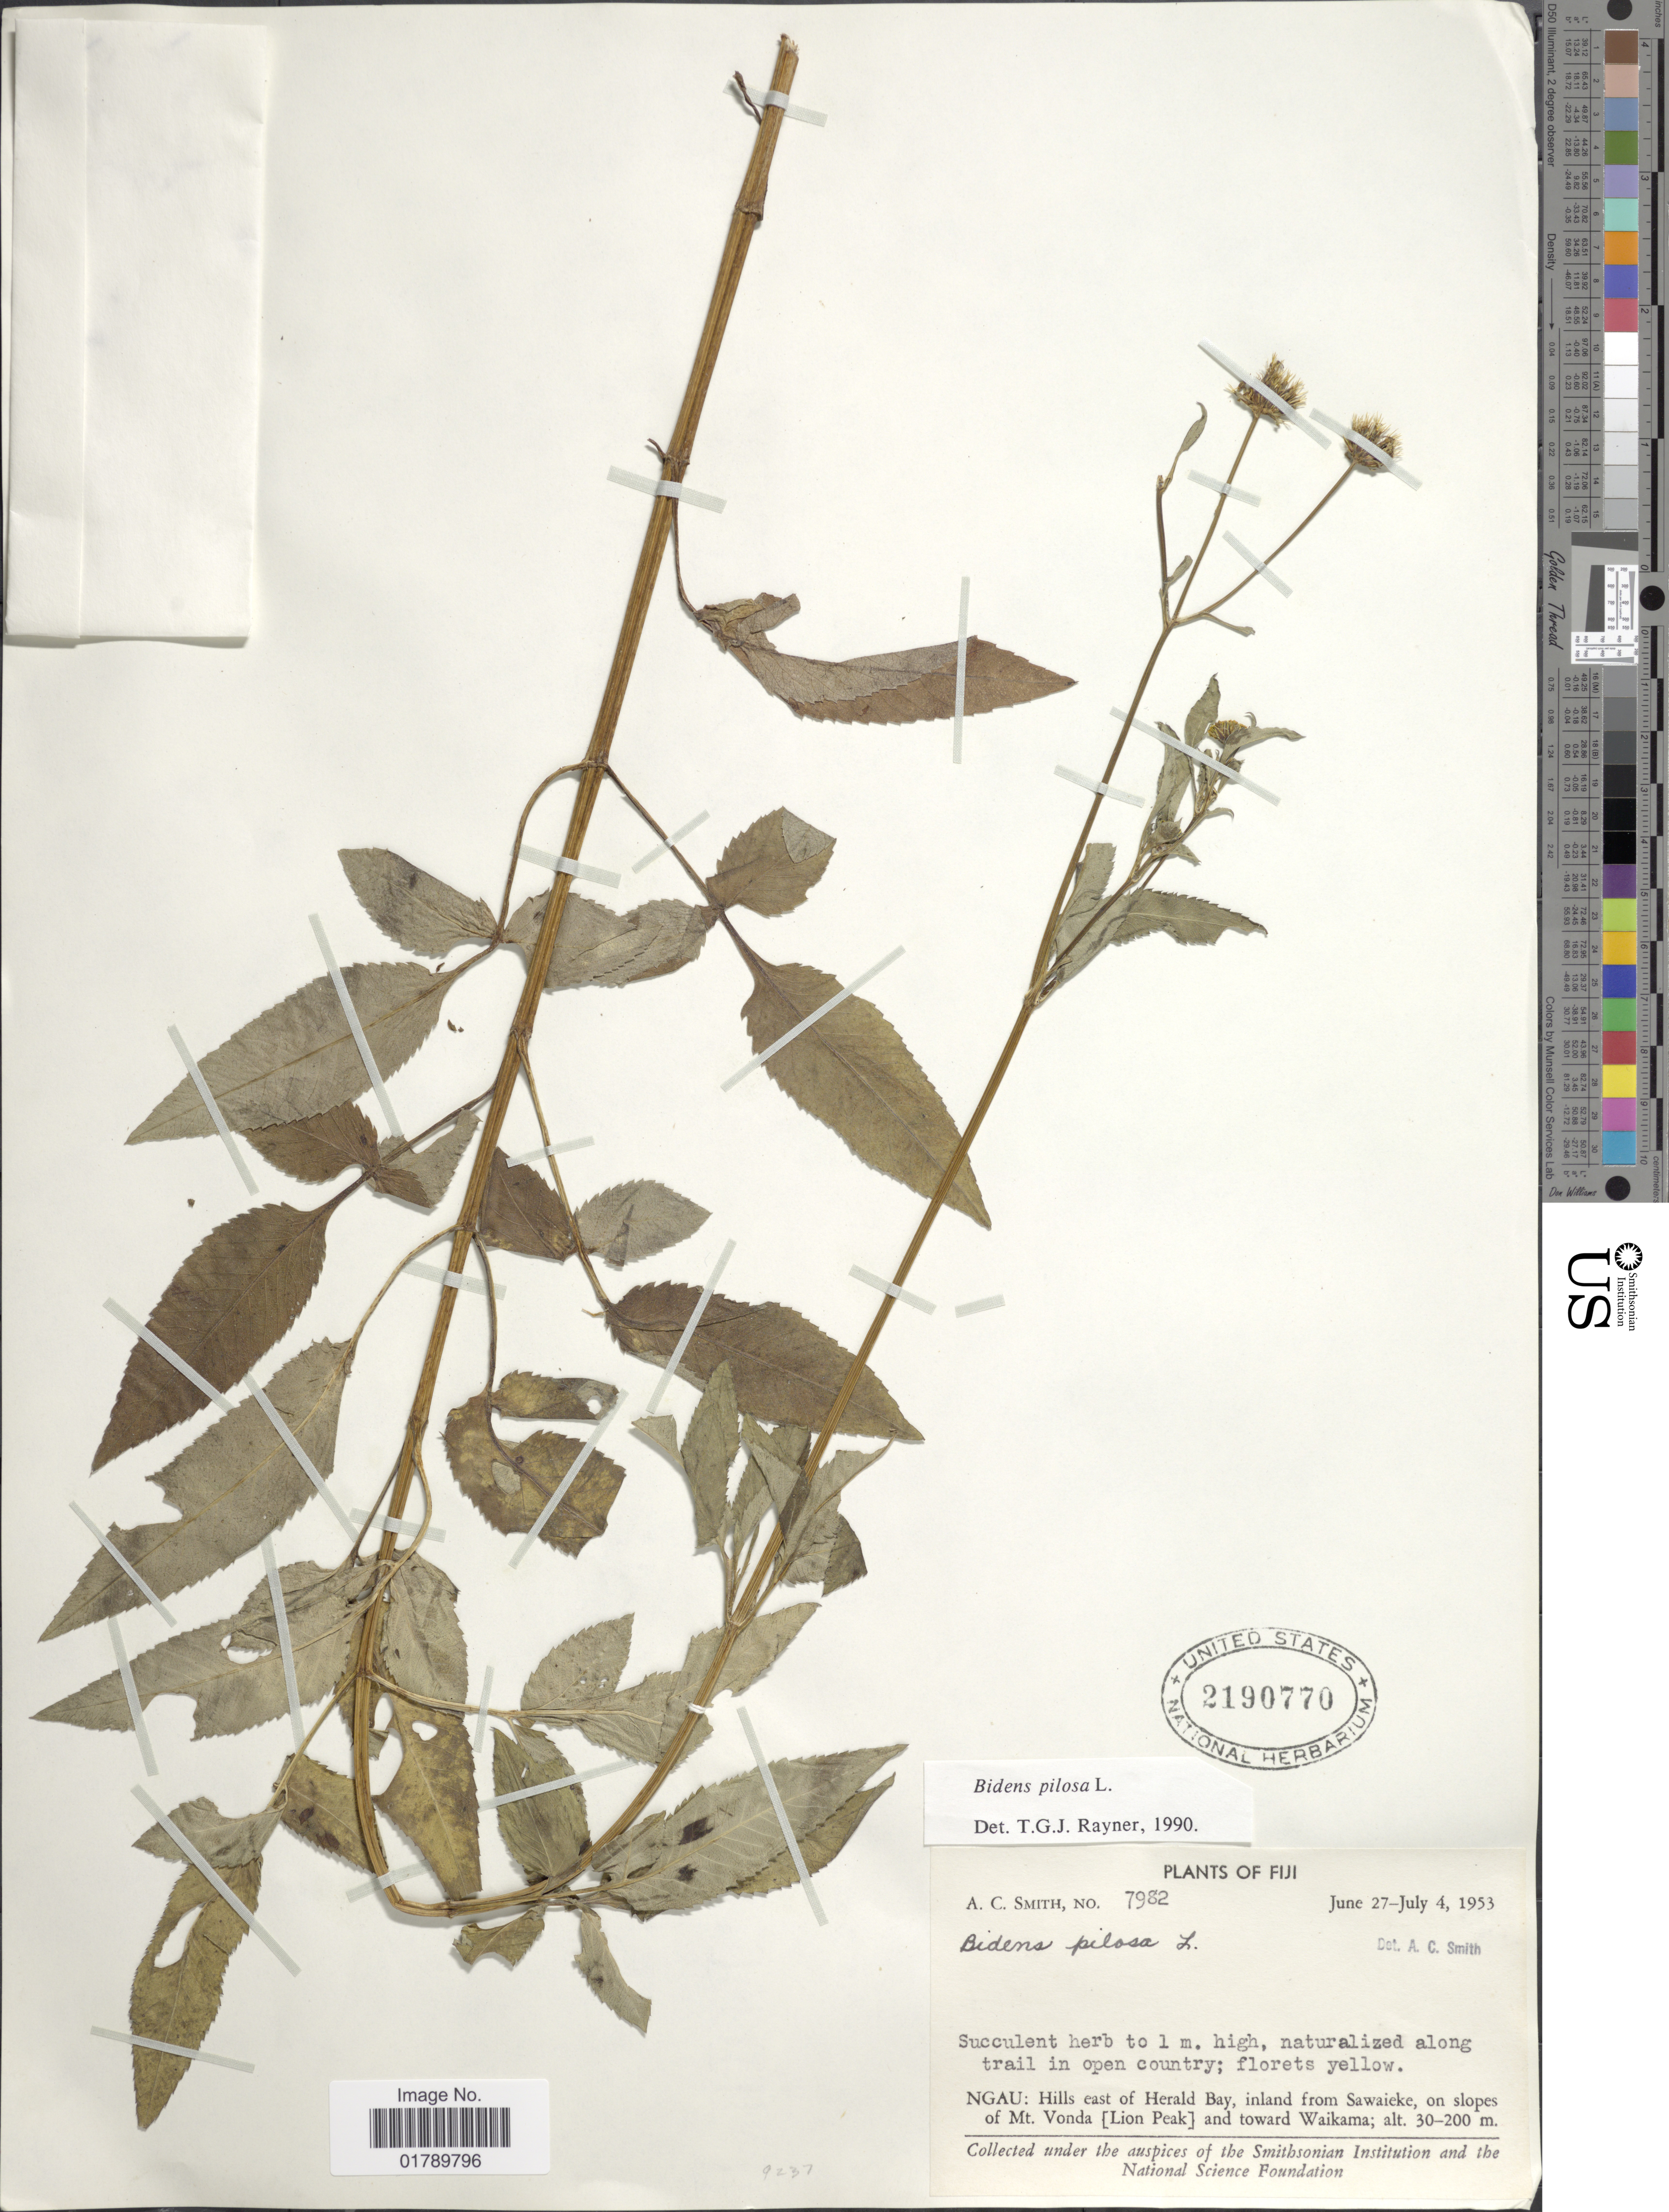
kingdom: Plantae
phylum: Tracheophyta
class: Magnoliopsida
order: Asterales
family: Asteraceae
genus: Bidens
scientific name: Bidens pilosa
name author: L.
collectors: A. V. P. Smith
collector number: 7982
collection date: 1953-06-27/1953-07-04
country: Fiji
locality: Ngau: Hills east of Heral Bay, inland from Sawaike, on slopes of Mt. Vonda (Lion Peak) and toward Waikama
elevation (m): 30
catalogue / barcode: US 2190770